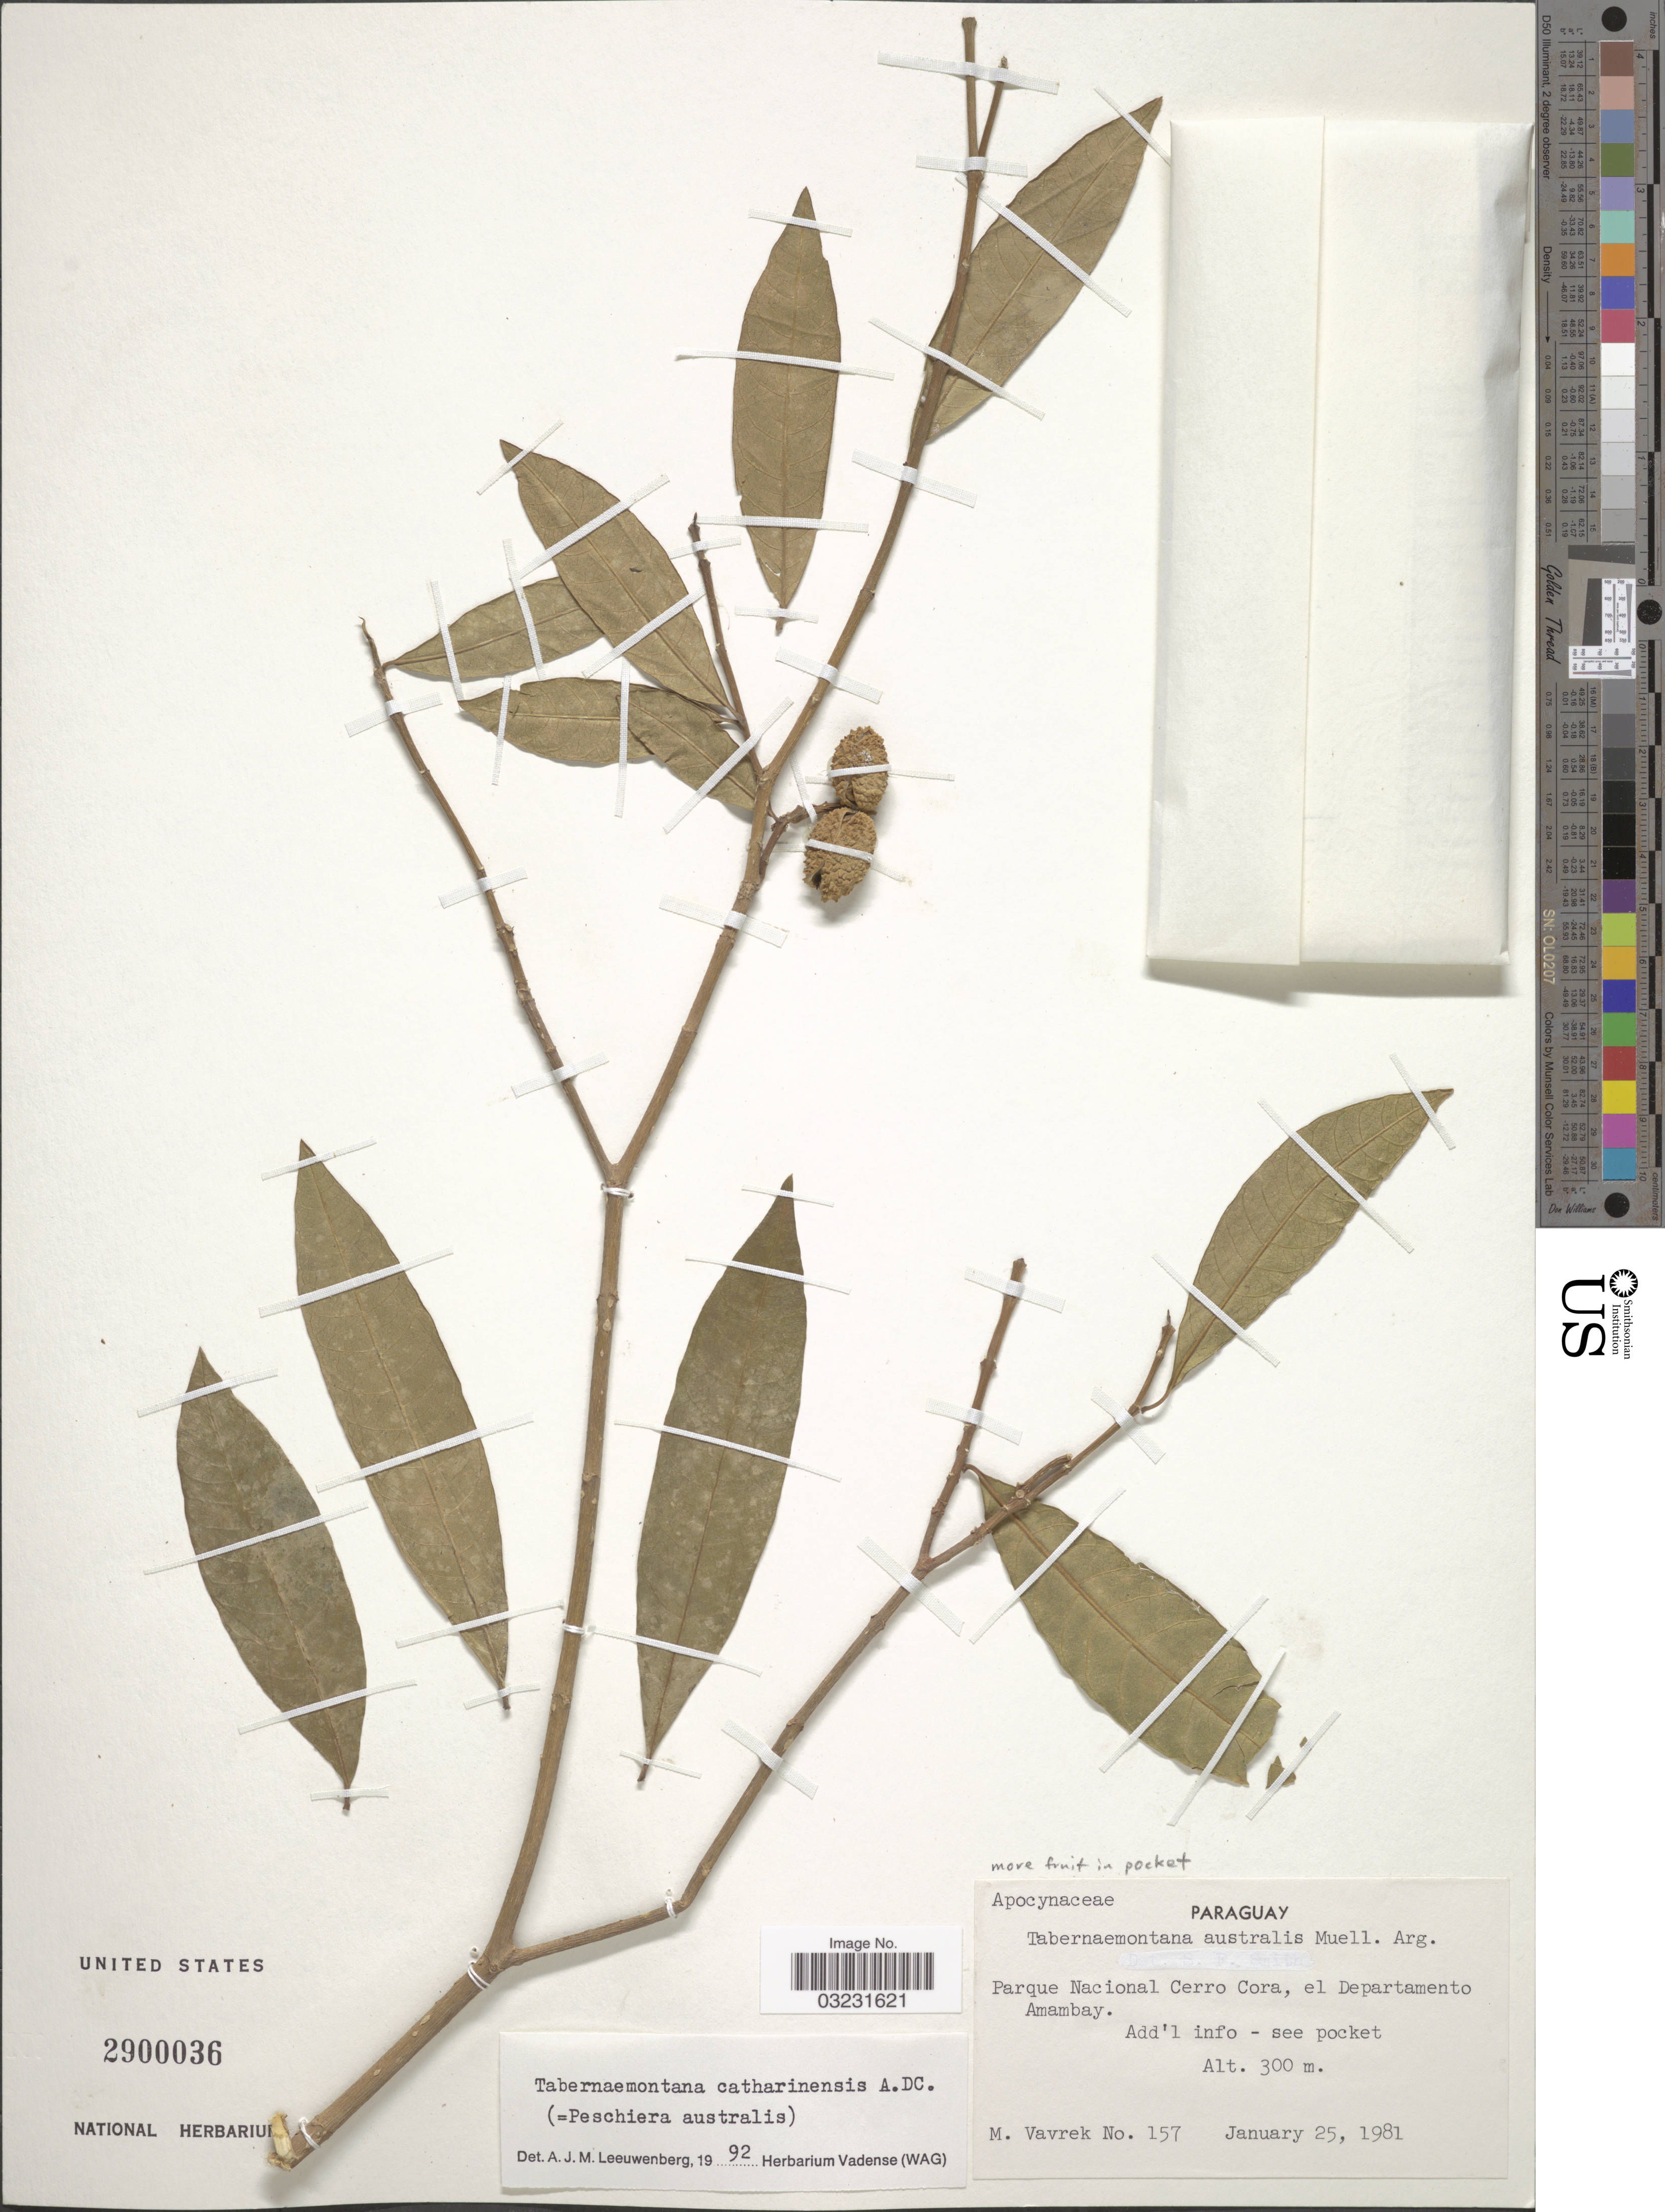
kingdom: Plantae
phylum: Tracheophyta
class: Magnoliopsida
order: Gentianales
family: Apocynaceae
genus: Tabernaemontana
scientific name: Tabernaemontana catharinensis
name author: A. DC.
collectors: M. Vavrek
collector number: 157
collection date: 1981-01-25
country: Paraguay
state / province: Amambay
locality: Parque Nacional Cerro Cora, el Departamento Amambay.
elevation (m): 300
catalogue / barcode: US 2900036